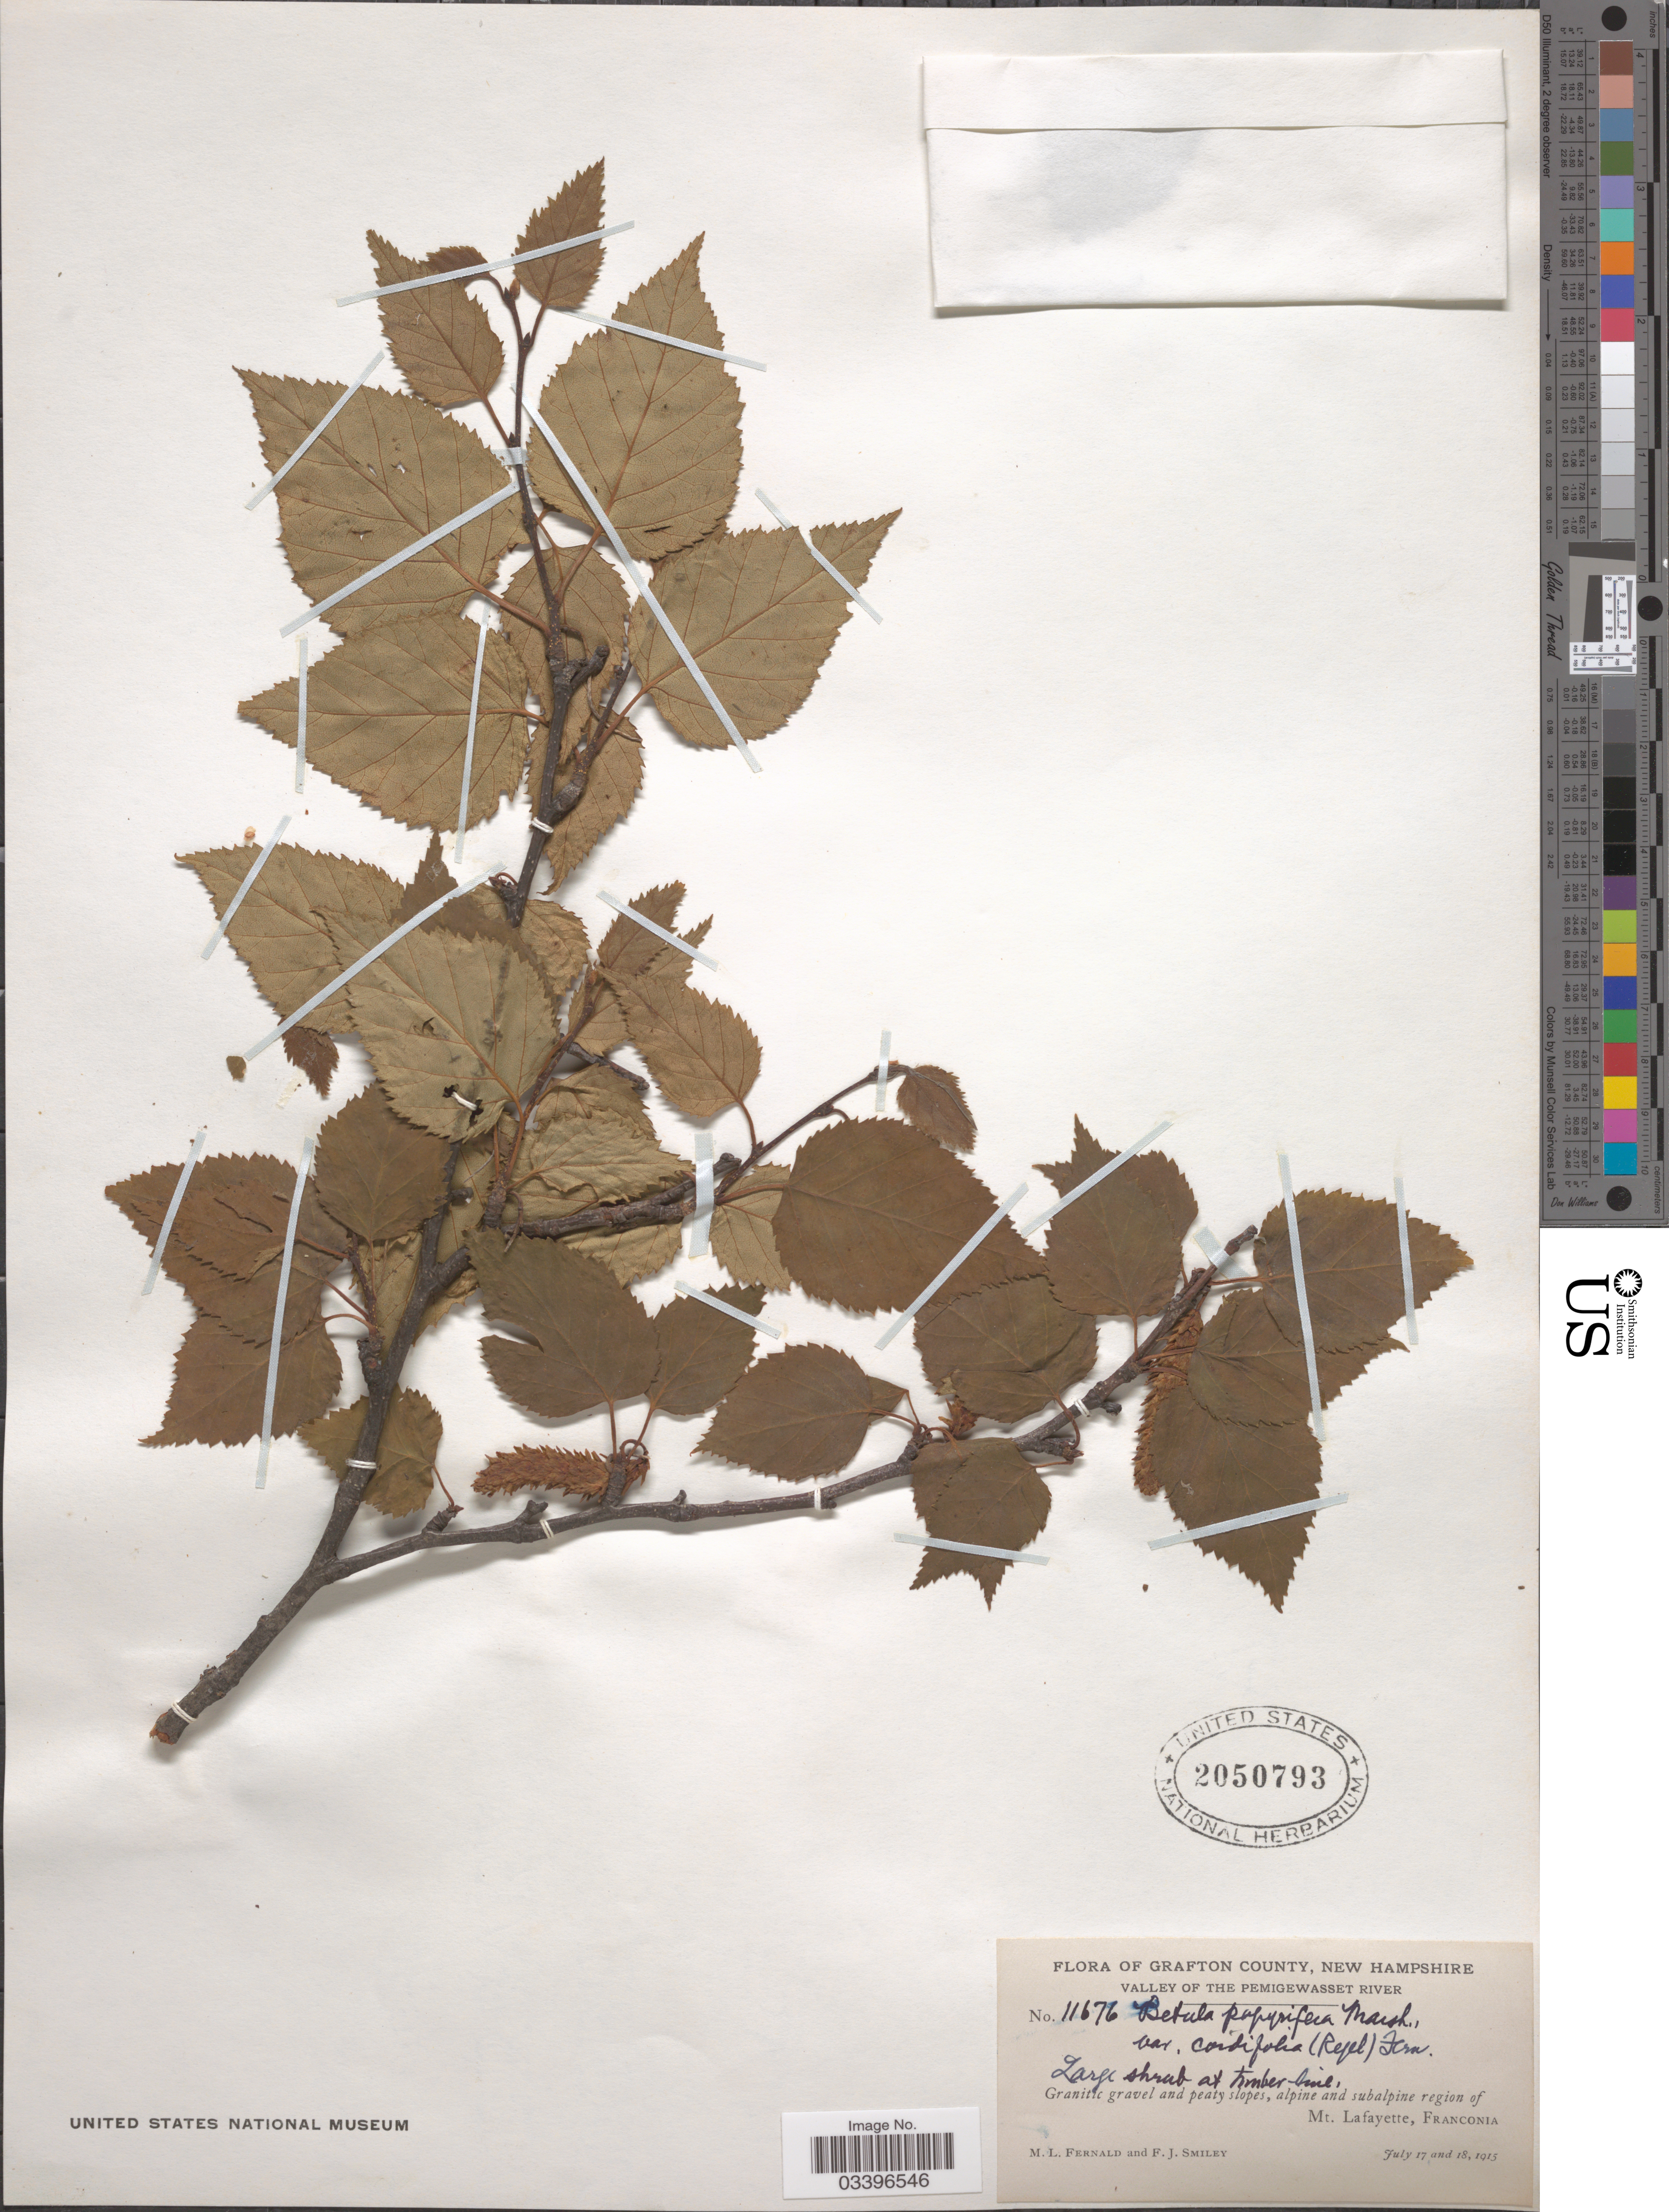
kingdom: Plantae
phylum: Tracheophyta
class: Magnoliopsida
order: Fagales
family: Betulaceae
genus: Betula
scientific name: Betula papyrifera var. cordifolia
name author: (Regel) Regel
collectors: M. L. Fernald & F. Smiley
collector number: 11676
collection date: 1915-07-17/1915-07-18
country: United States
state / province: New Hampshire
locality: Grafton County. Valley of the Pemigewasset River. Large shrub at timber-line, Granitic gravel and peaty slopes, alpine and subalpine region of Mt. Lafayette, Franconia.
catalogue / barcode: US 2050793